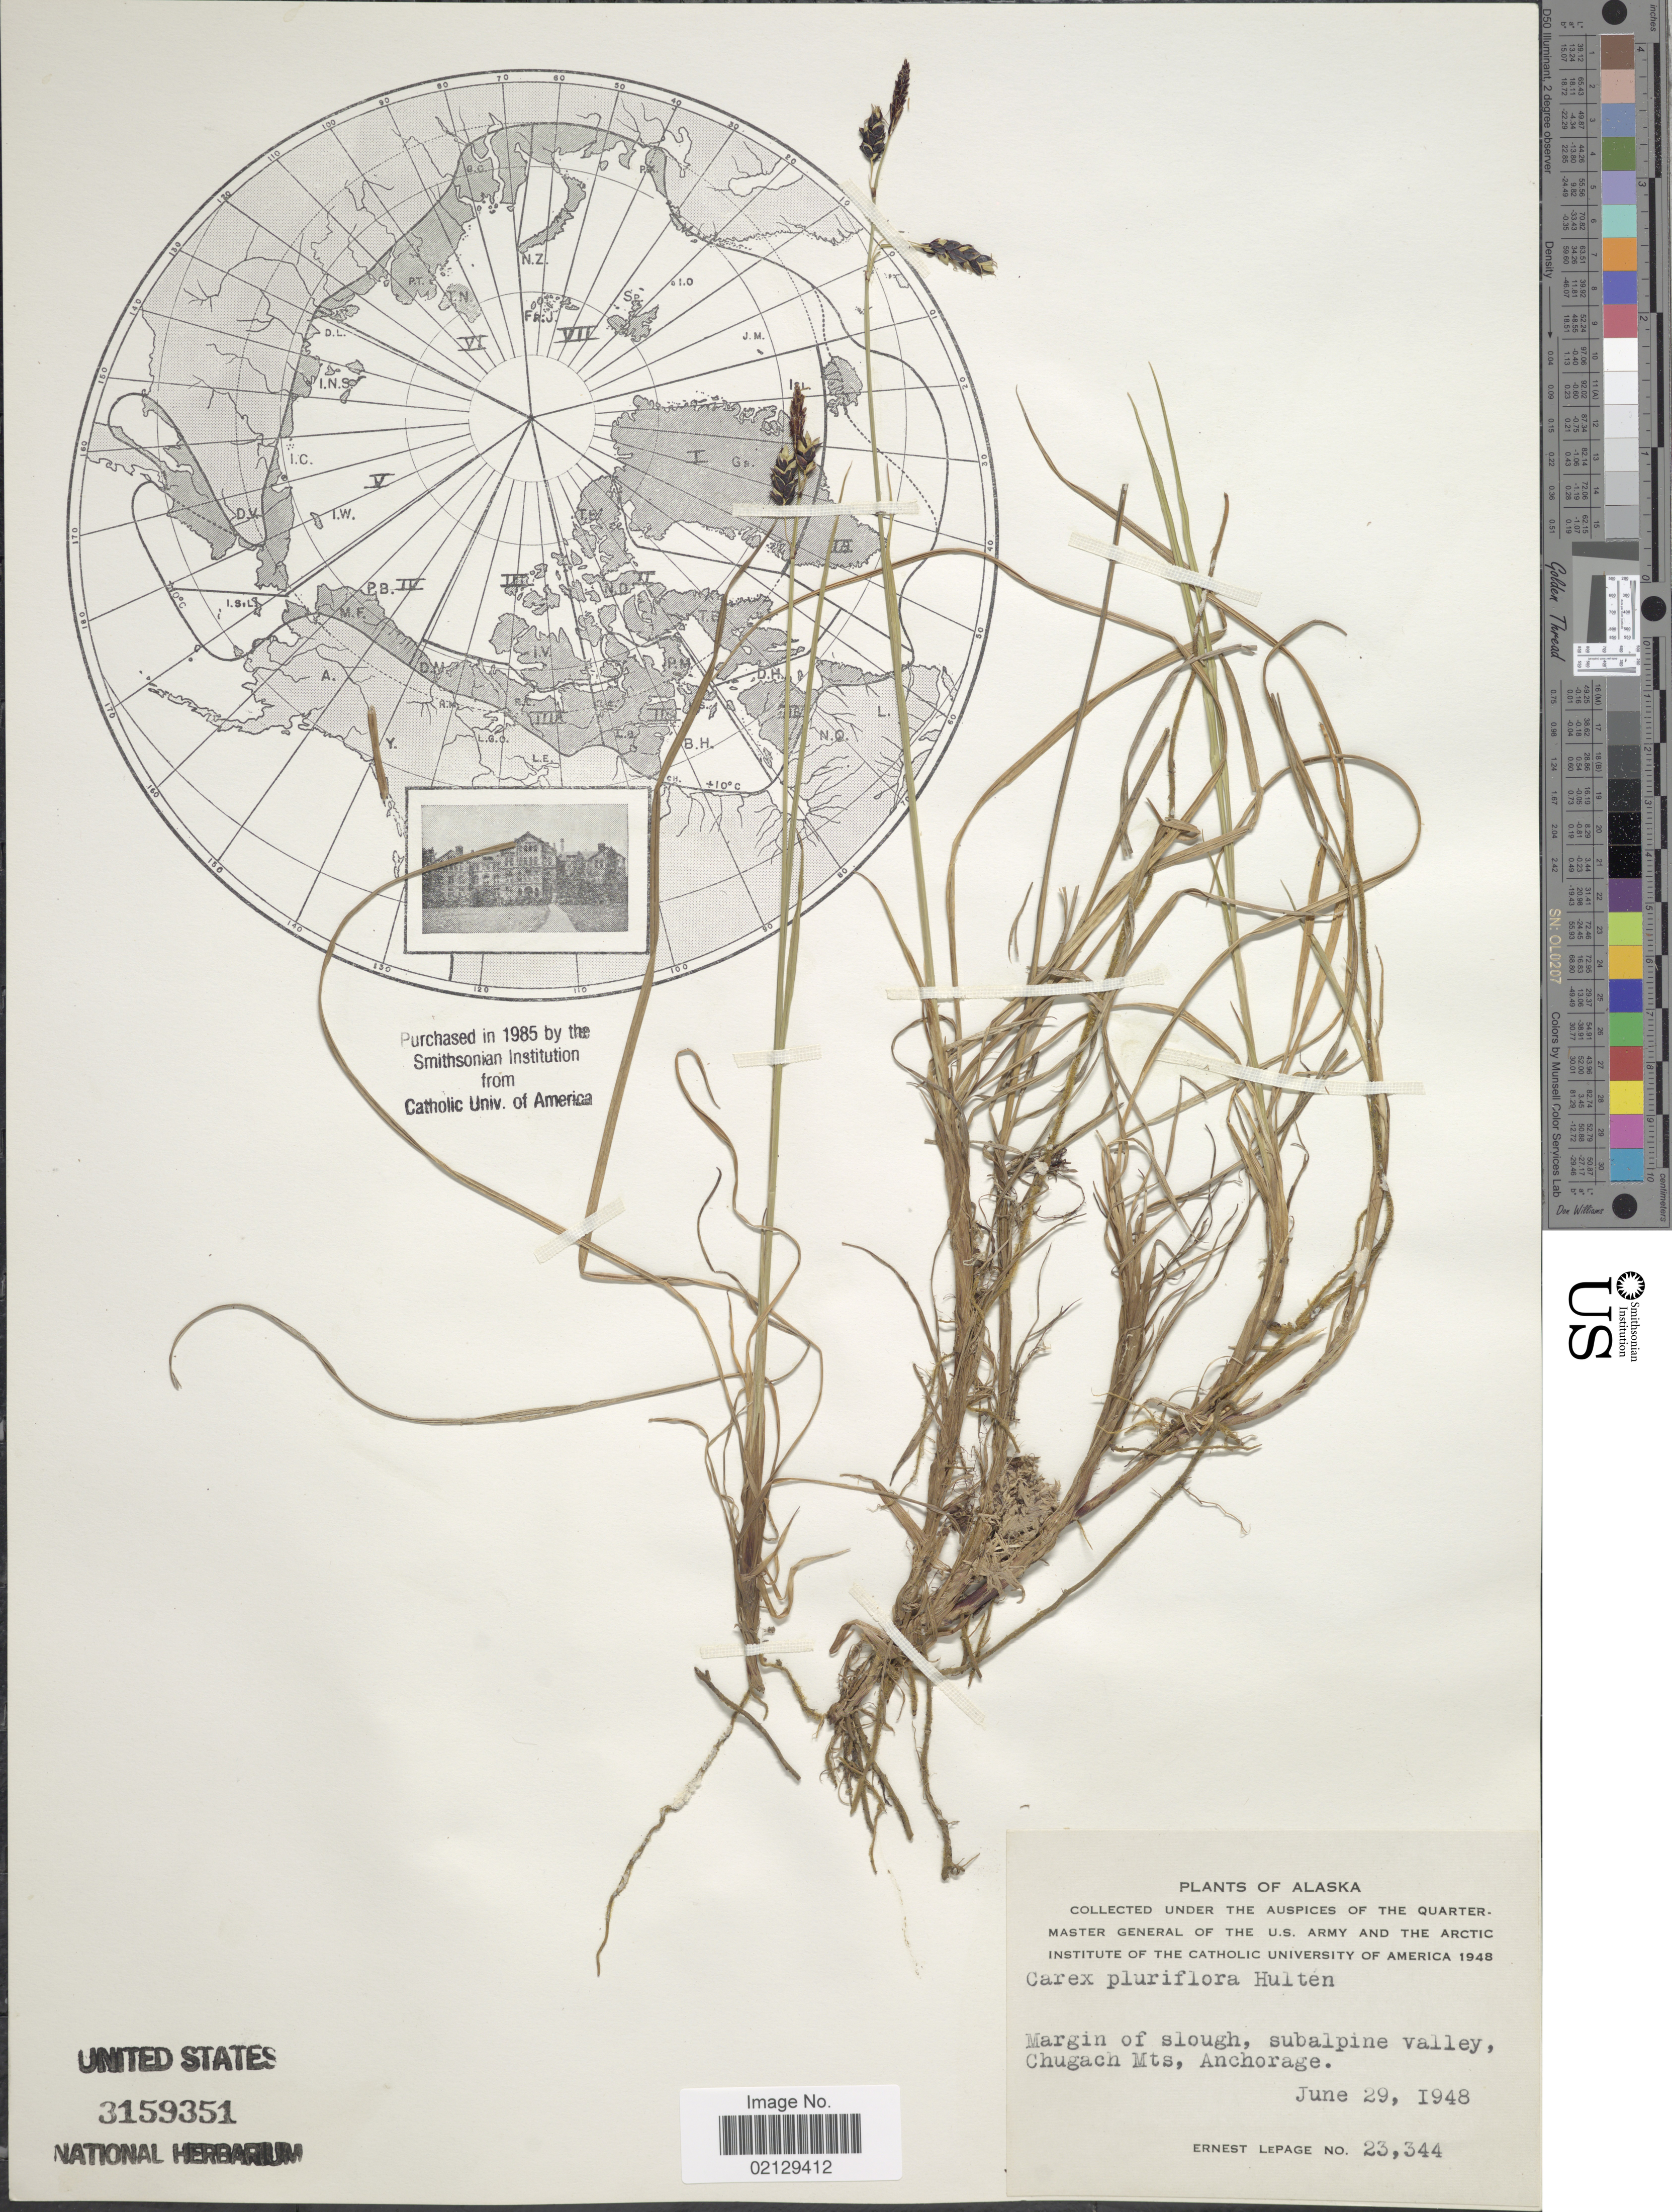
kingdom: Plantae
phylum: Tracheophyta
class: Liliopsida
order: Poales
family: Cyperaceae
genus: Carex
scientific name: Carex pluriflora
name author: Hultén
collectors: E. Lepage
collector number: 23344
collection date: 1948-06-29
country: United States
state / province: Alaska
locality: Margin of slough, subalpine valley, Chugach Mts., Anchorage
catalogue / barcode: US 3159351